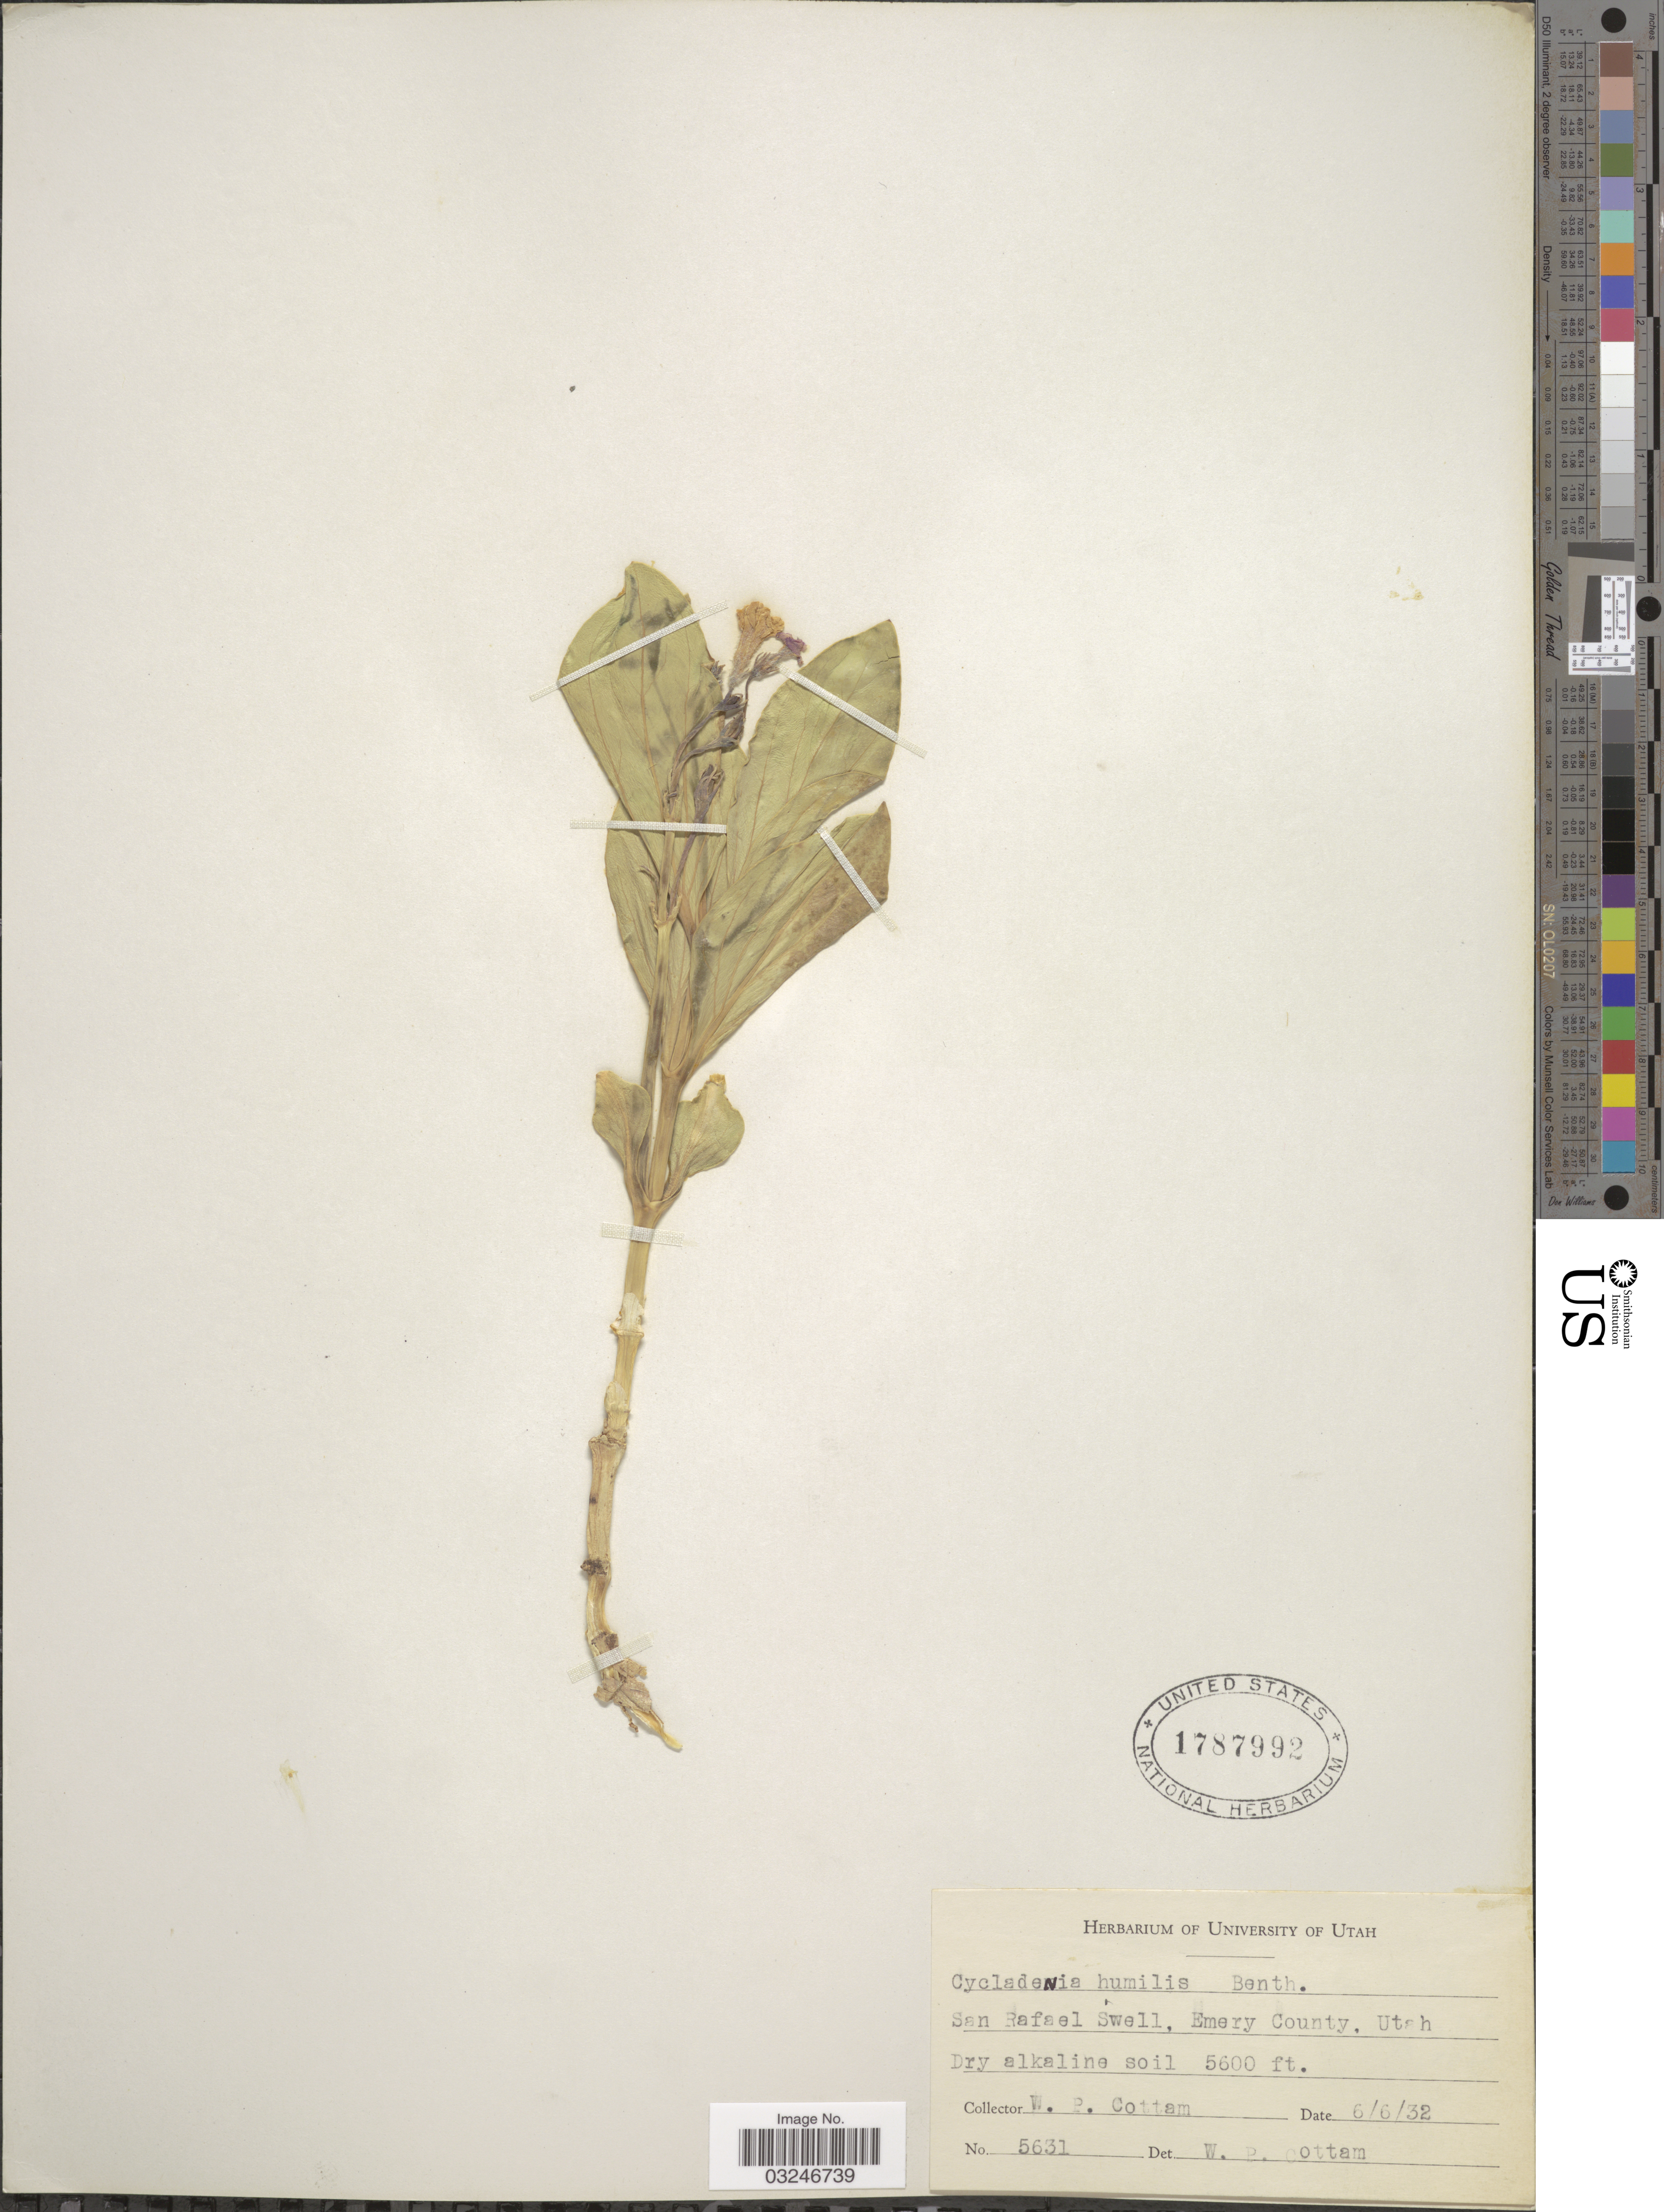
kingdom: Plantae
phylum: Tracheophyta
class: Magnoliopsida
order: Gentianales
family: Apocynaceae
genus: Cycladenia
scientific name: Cycladenia humilis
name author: Benth.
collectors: W. Cottam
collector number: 5631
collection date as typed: Transcribed d/m/y: 6/6/32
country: United States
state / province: Utah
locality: San Rafael Swell, Emery County.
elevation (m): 1707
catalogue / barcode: US 1787992